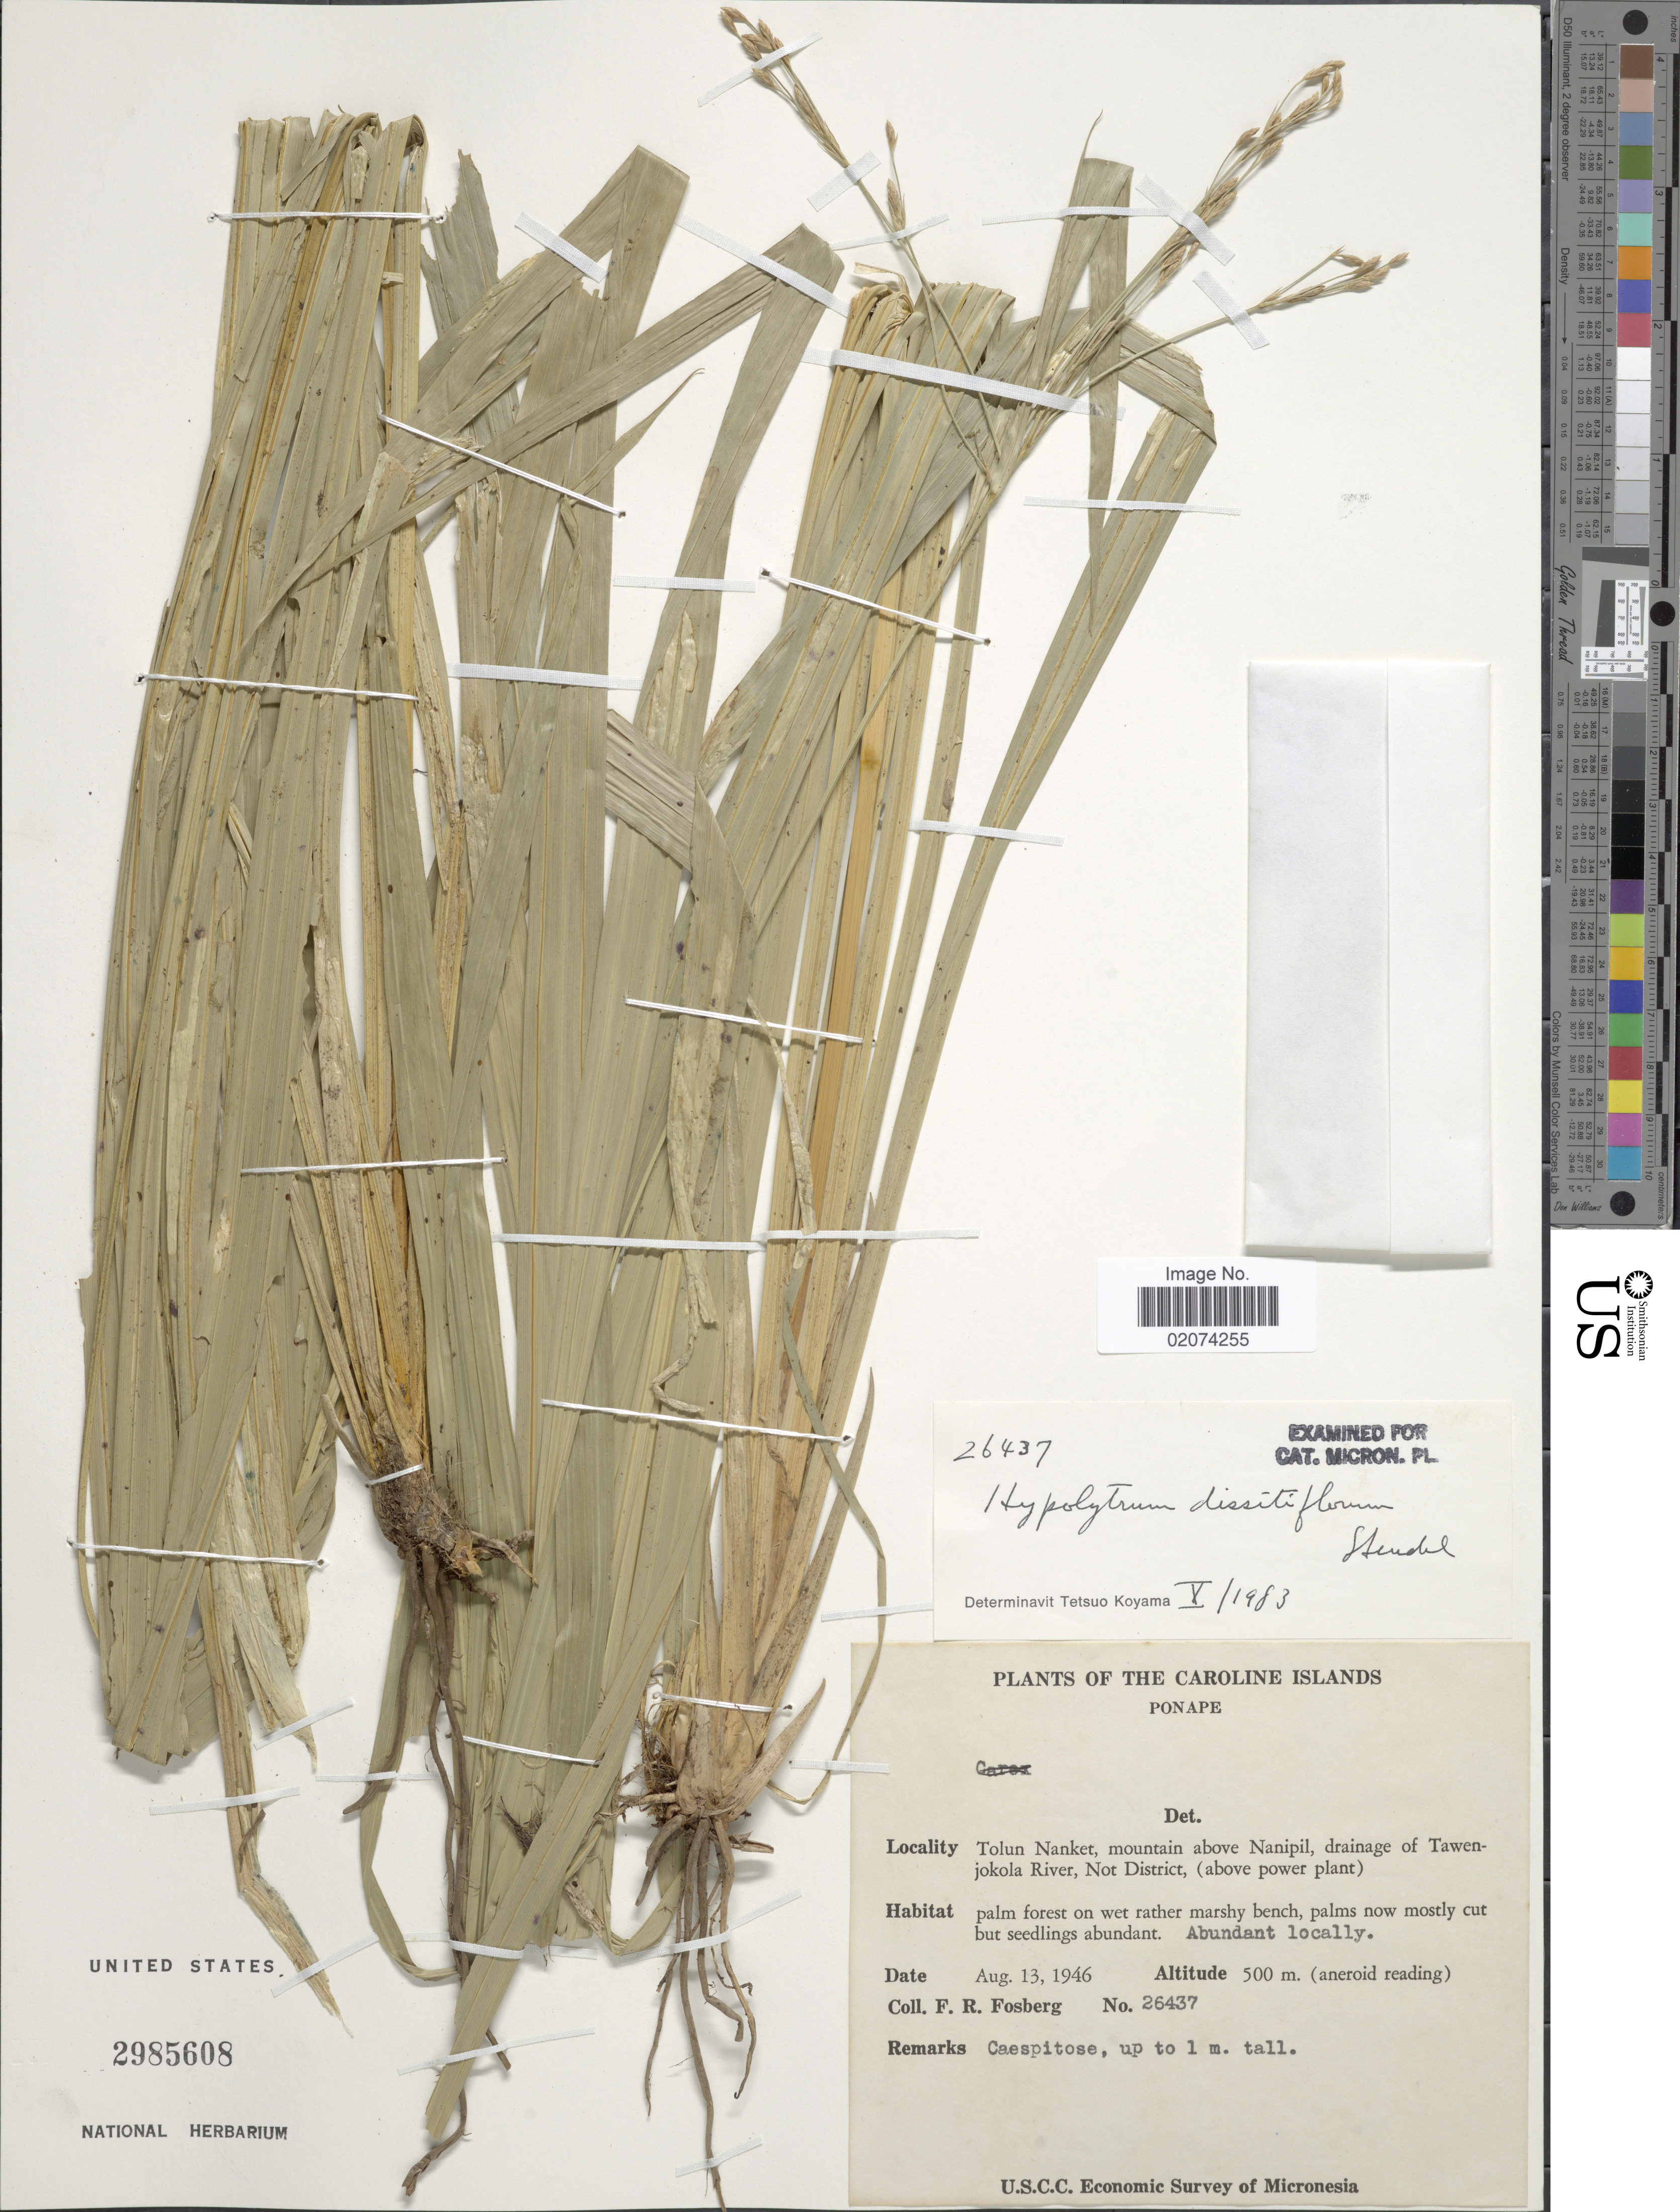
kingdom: Plantae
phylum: Tracheophyta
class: Liliopsida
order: Poales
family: Cyperaceae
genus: Hypolytrum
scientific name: Hypolytrum dissitiflorum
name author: Steud.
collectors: F. R. Fosberg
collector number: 26437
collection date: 1946-08-13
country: Micronesia, Federated States of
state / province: Pohnpei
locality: The Caroline Islands, Ponape, Tolun Nanket, mountain above Nanipil, drainage of Tawenjokola River, Nort District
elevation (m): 500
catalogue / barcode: US 2985608